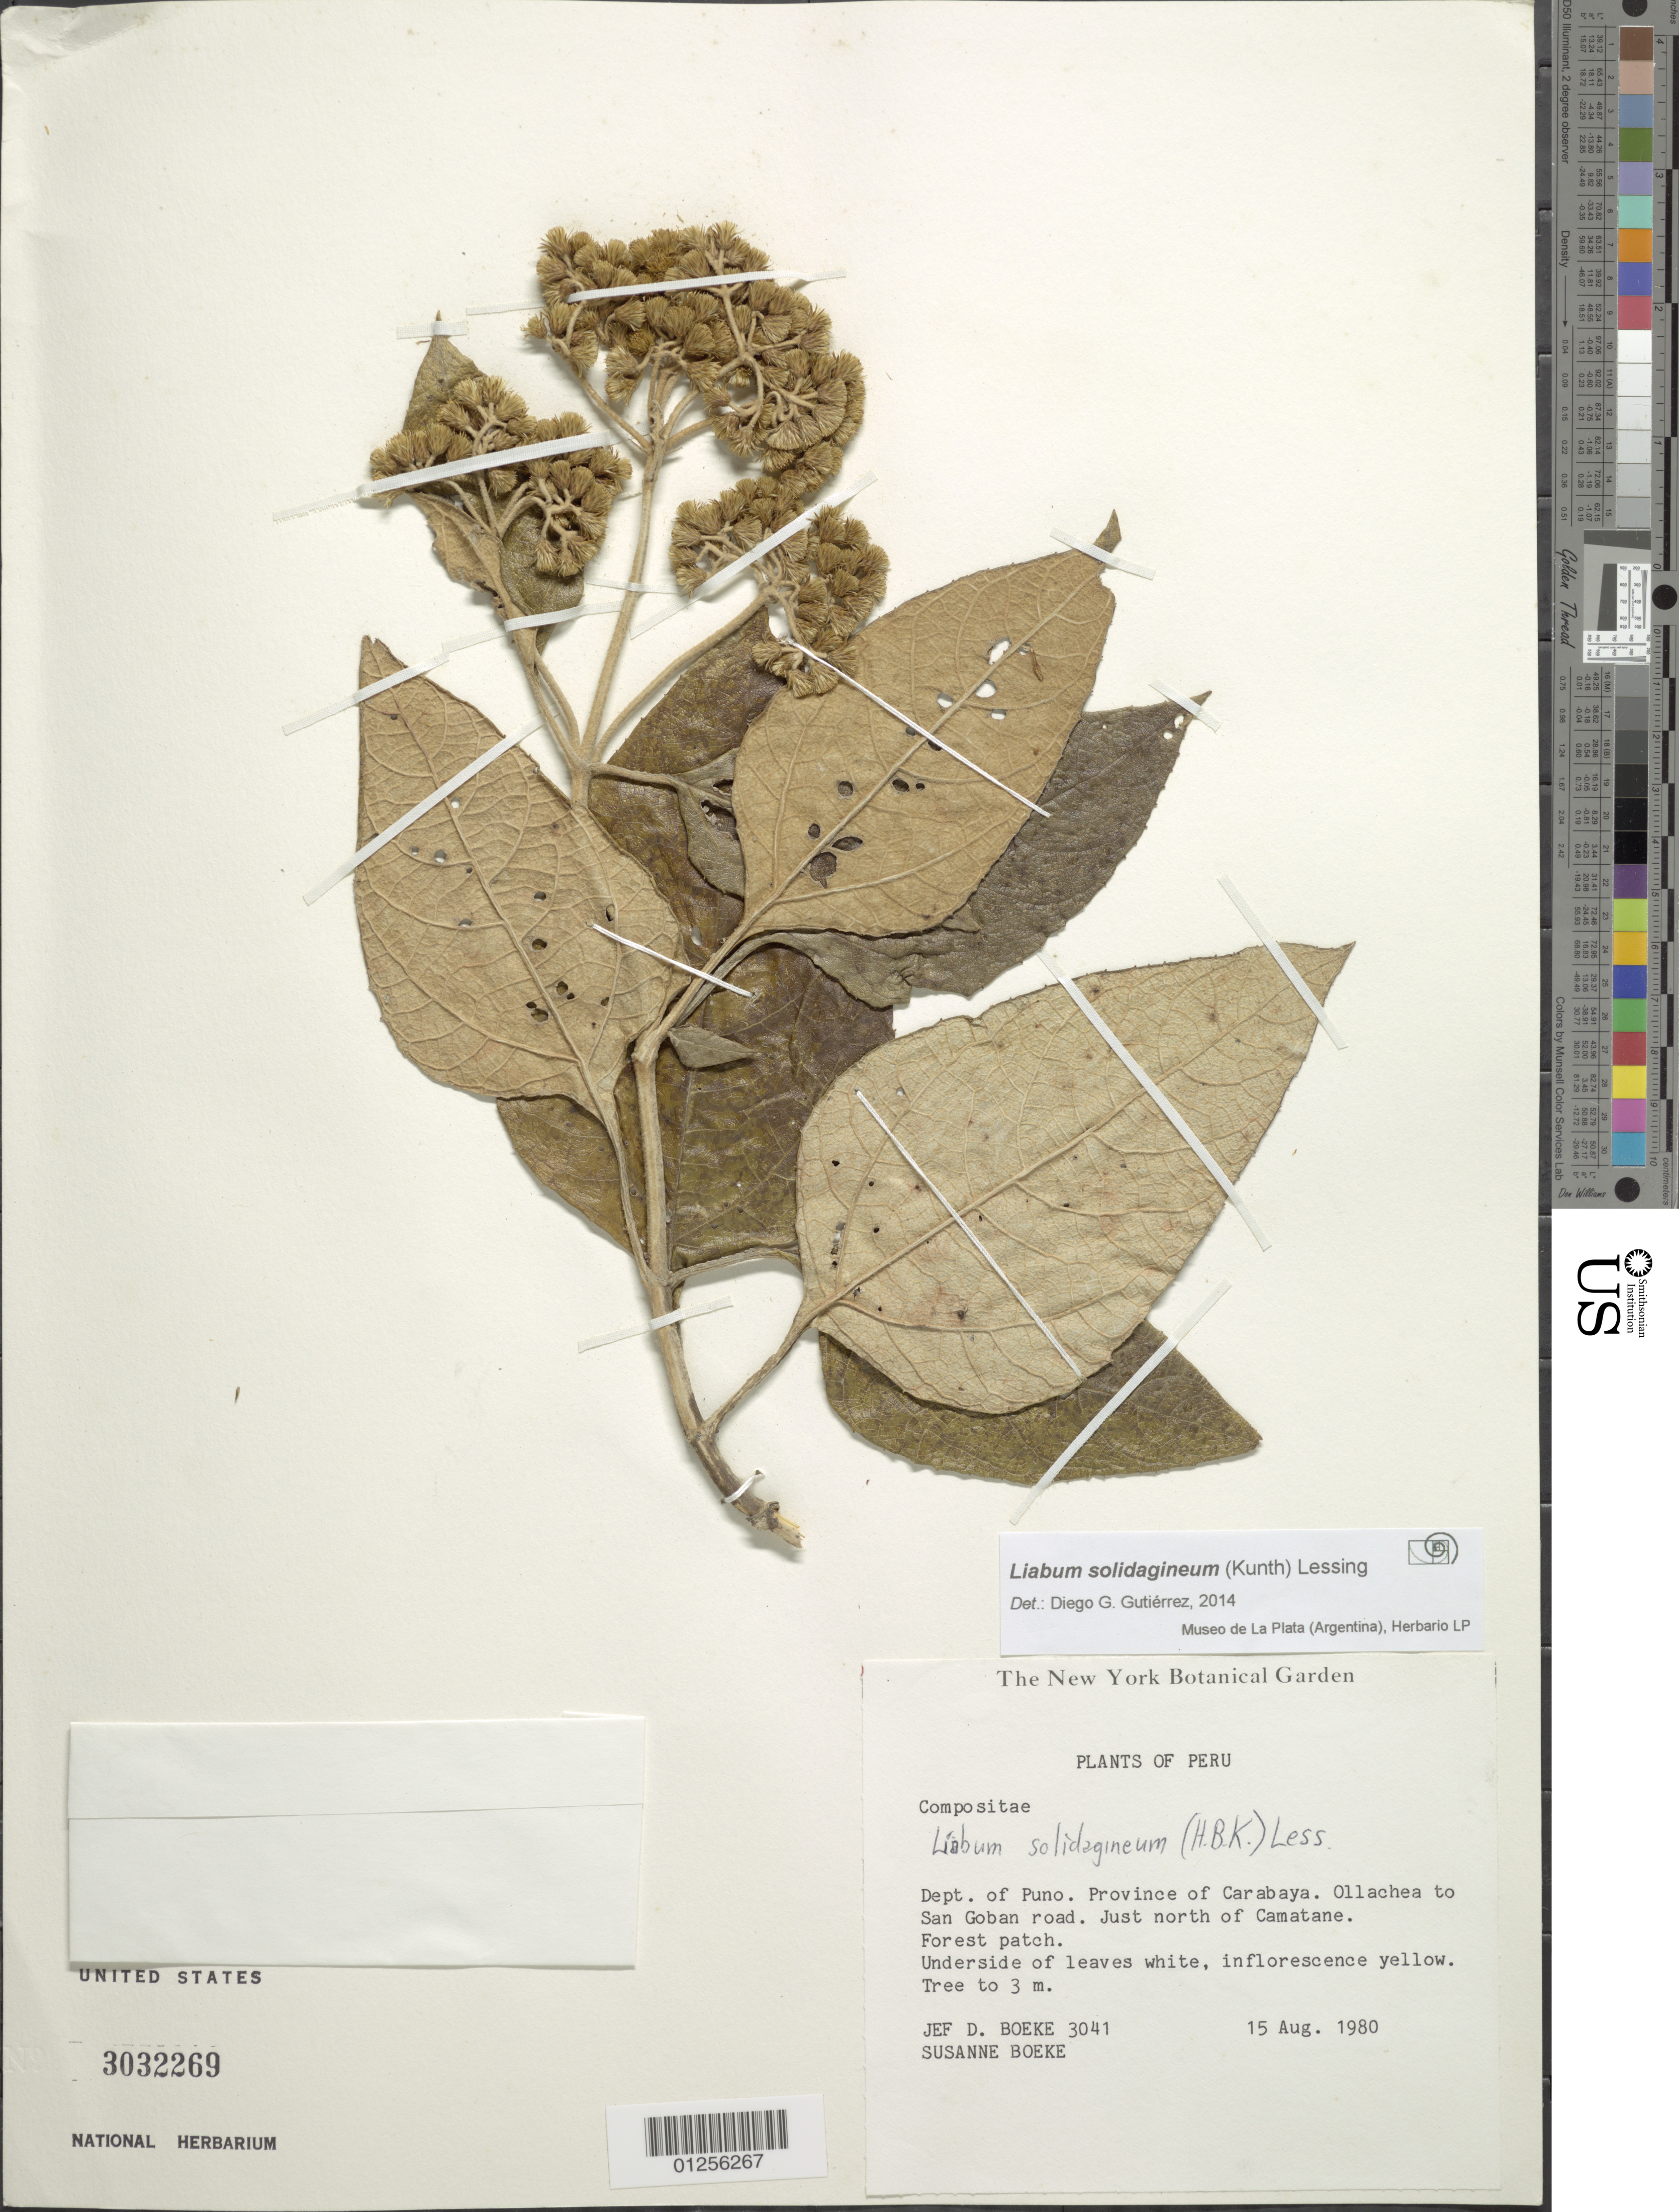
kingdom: Plantae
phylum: Tracheophyta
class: Magnoliopsida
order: Asterales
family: Asteraceae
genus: Liabum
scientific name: Liabum solidagineum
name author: (Kunth) Less.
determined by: Gutierrez, D. G.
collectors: J. D. Boeke & S. Boeke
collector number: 3041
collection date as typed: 15 August 1980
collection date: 1980-08-15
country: Peru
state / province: Puno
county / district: Carabaya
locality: Ollachea to San Goban Road. Just N of Camatane.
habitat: Forest patch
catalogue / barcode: US 3032269